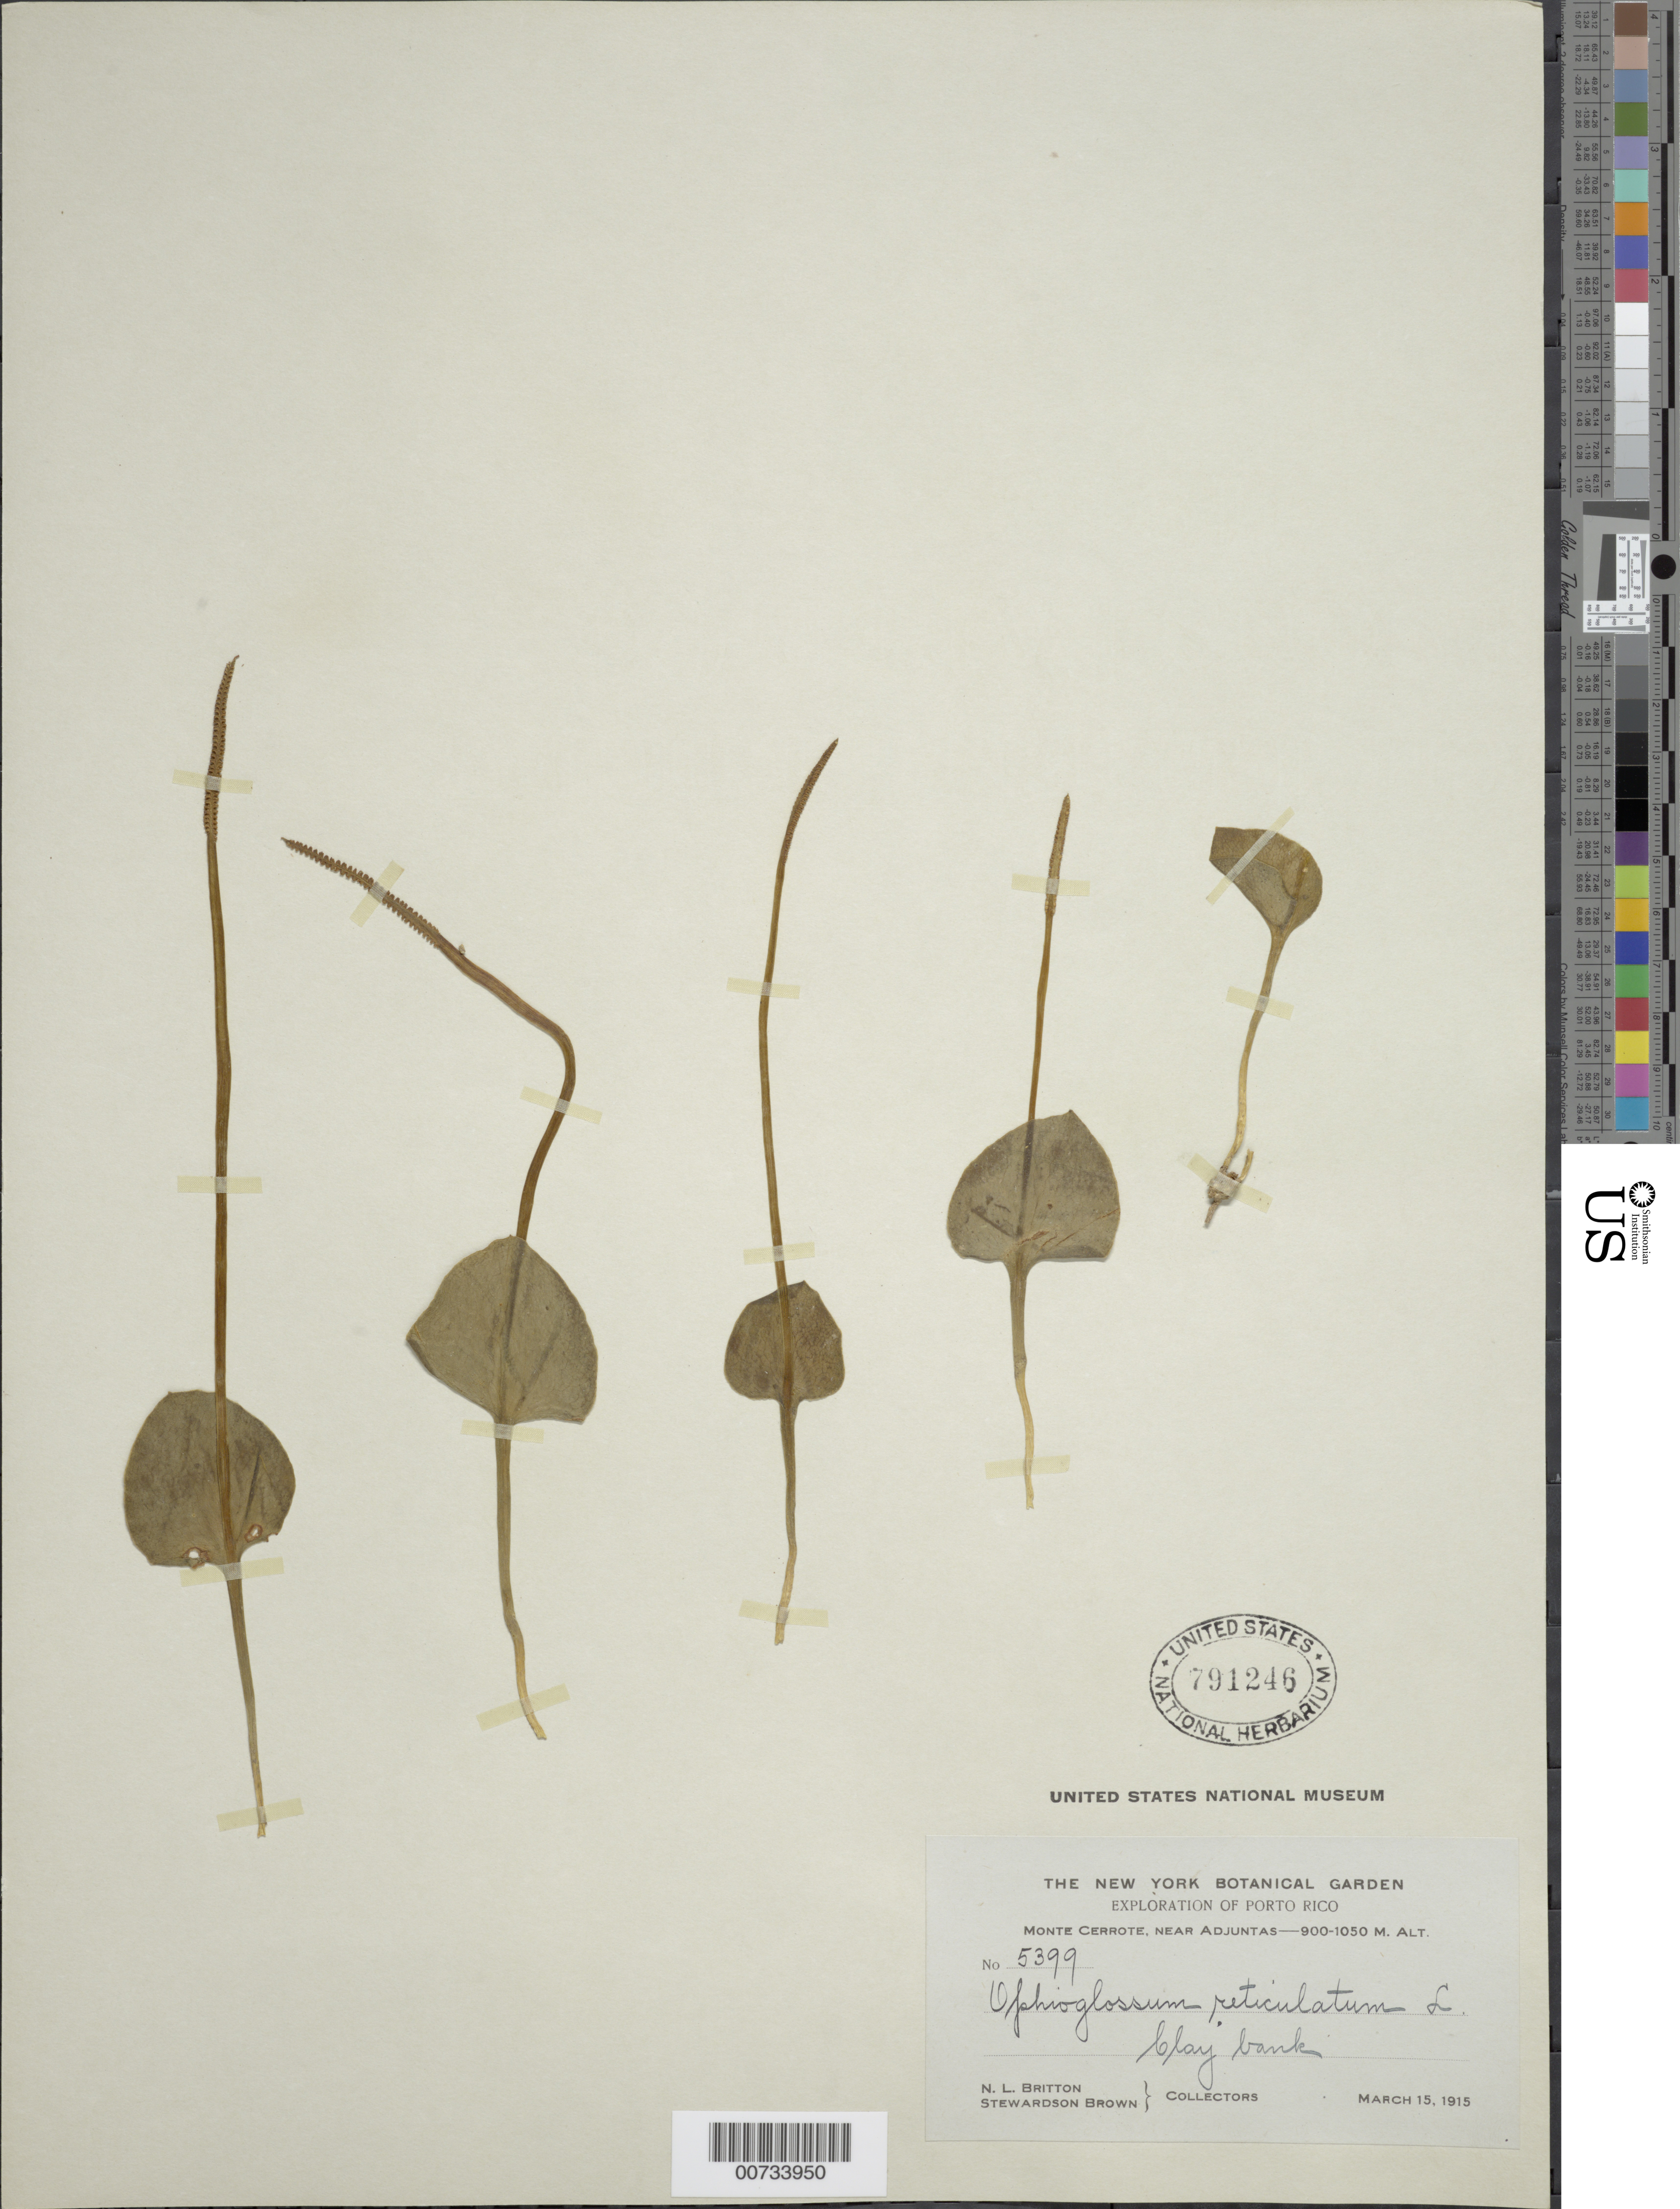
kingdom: Plantae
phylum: Tracheophyta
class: Polypodiopsida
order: Ophioglossales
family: Ophioglossaceae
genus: Ophioglossum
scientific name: Ophioglossum reticulatum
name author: L.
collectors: N. Britton & S. Brown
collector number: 5399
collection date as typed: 15 Mar 1915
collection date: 1915-03-15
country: Puerto Rico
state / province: Adjuntas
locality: Monte Cerrote, near Adjuntas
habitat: Clay bank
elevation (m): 900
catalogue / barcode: US 791246